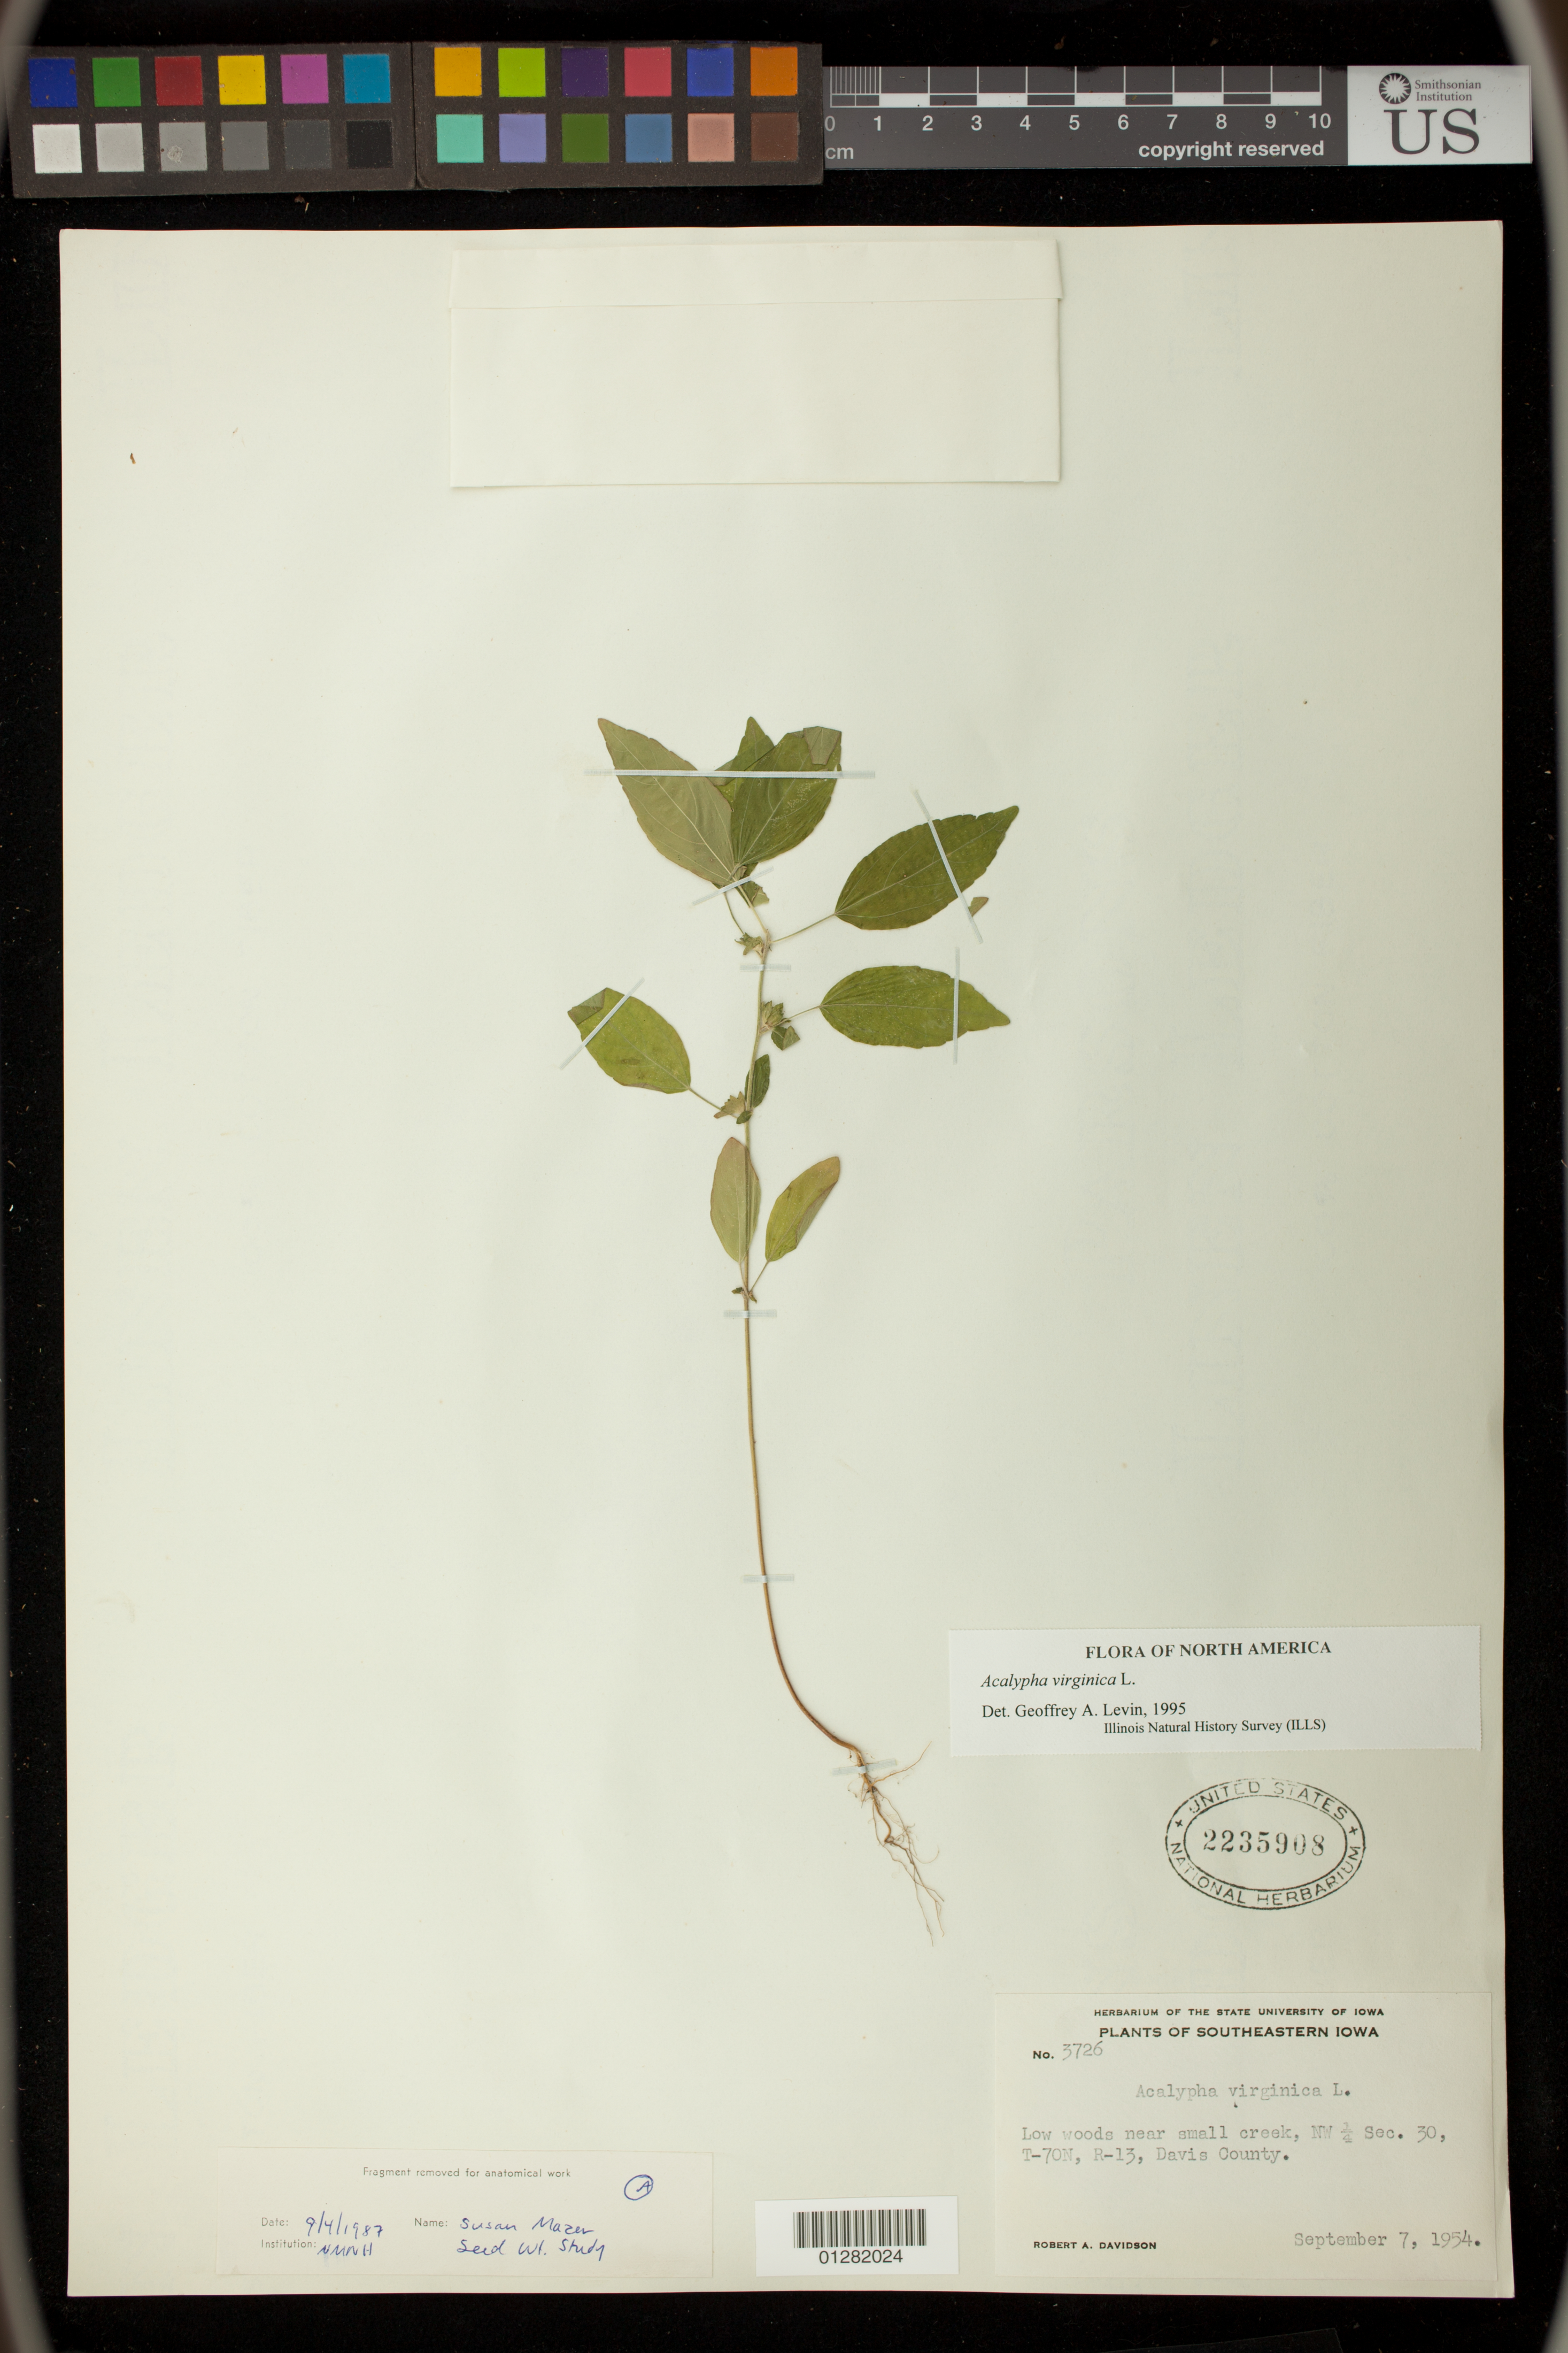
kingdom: Plantae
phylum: Tracheophyta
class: Magnoliopsida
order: Malpighiales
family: Euphorbiaceae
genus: Acalypha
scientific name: Acalypha virginica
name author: L.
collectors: R. A. Davidson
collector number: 3726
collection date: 1954-09-07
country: United States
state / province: Iowa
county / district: Davis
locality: Low woods near small creek, NW 1/4 Sec. 30 T-70N, R-13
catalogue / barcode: US 2235908